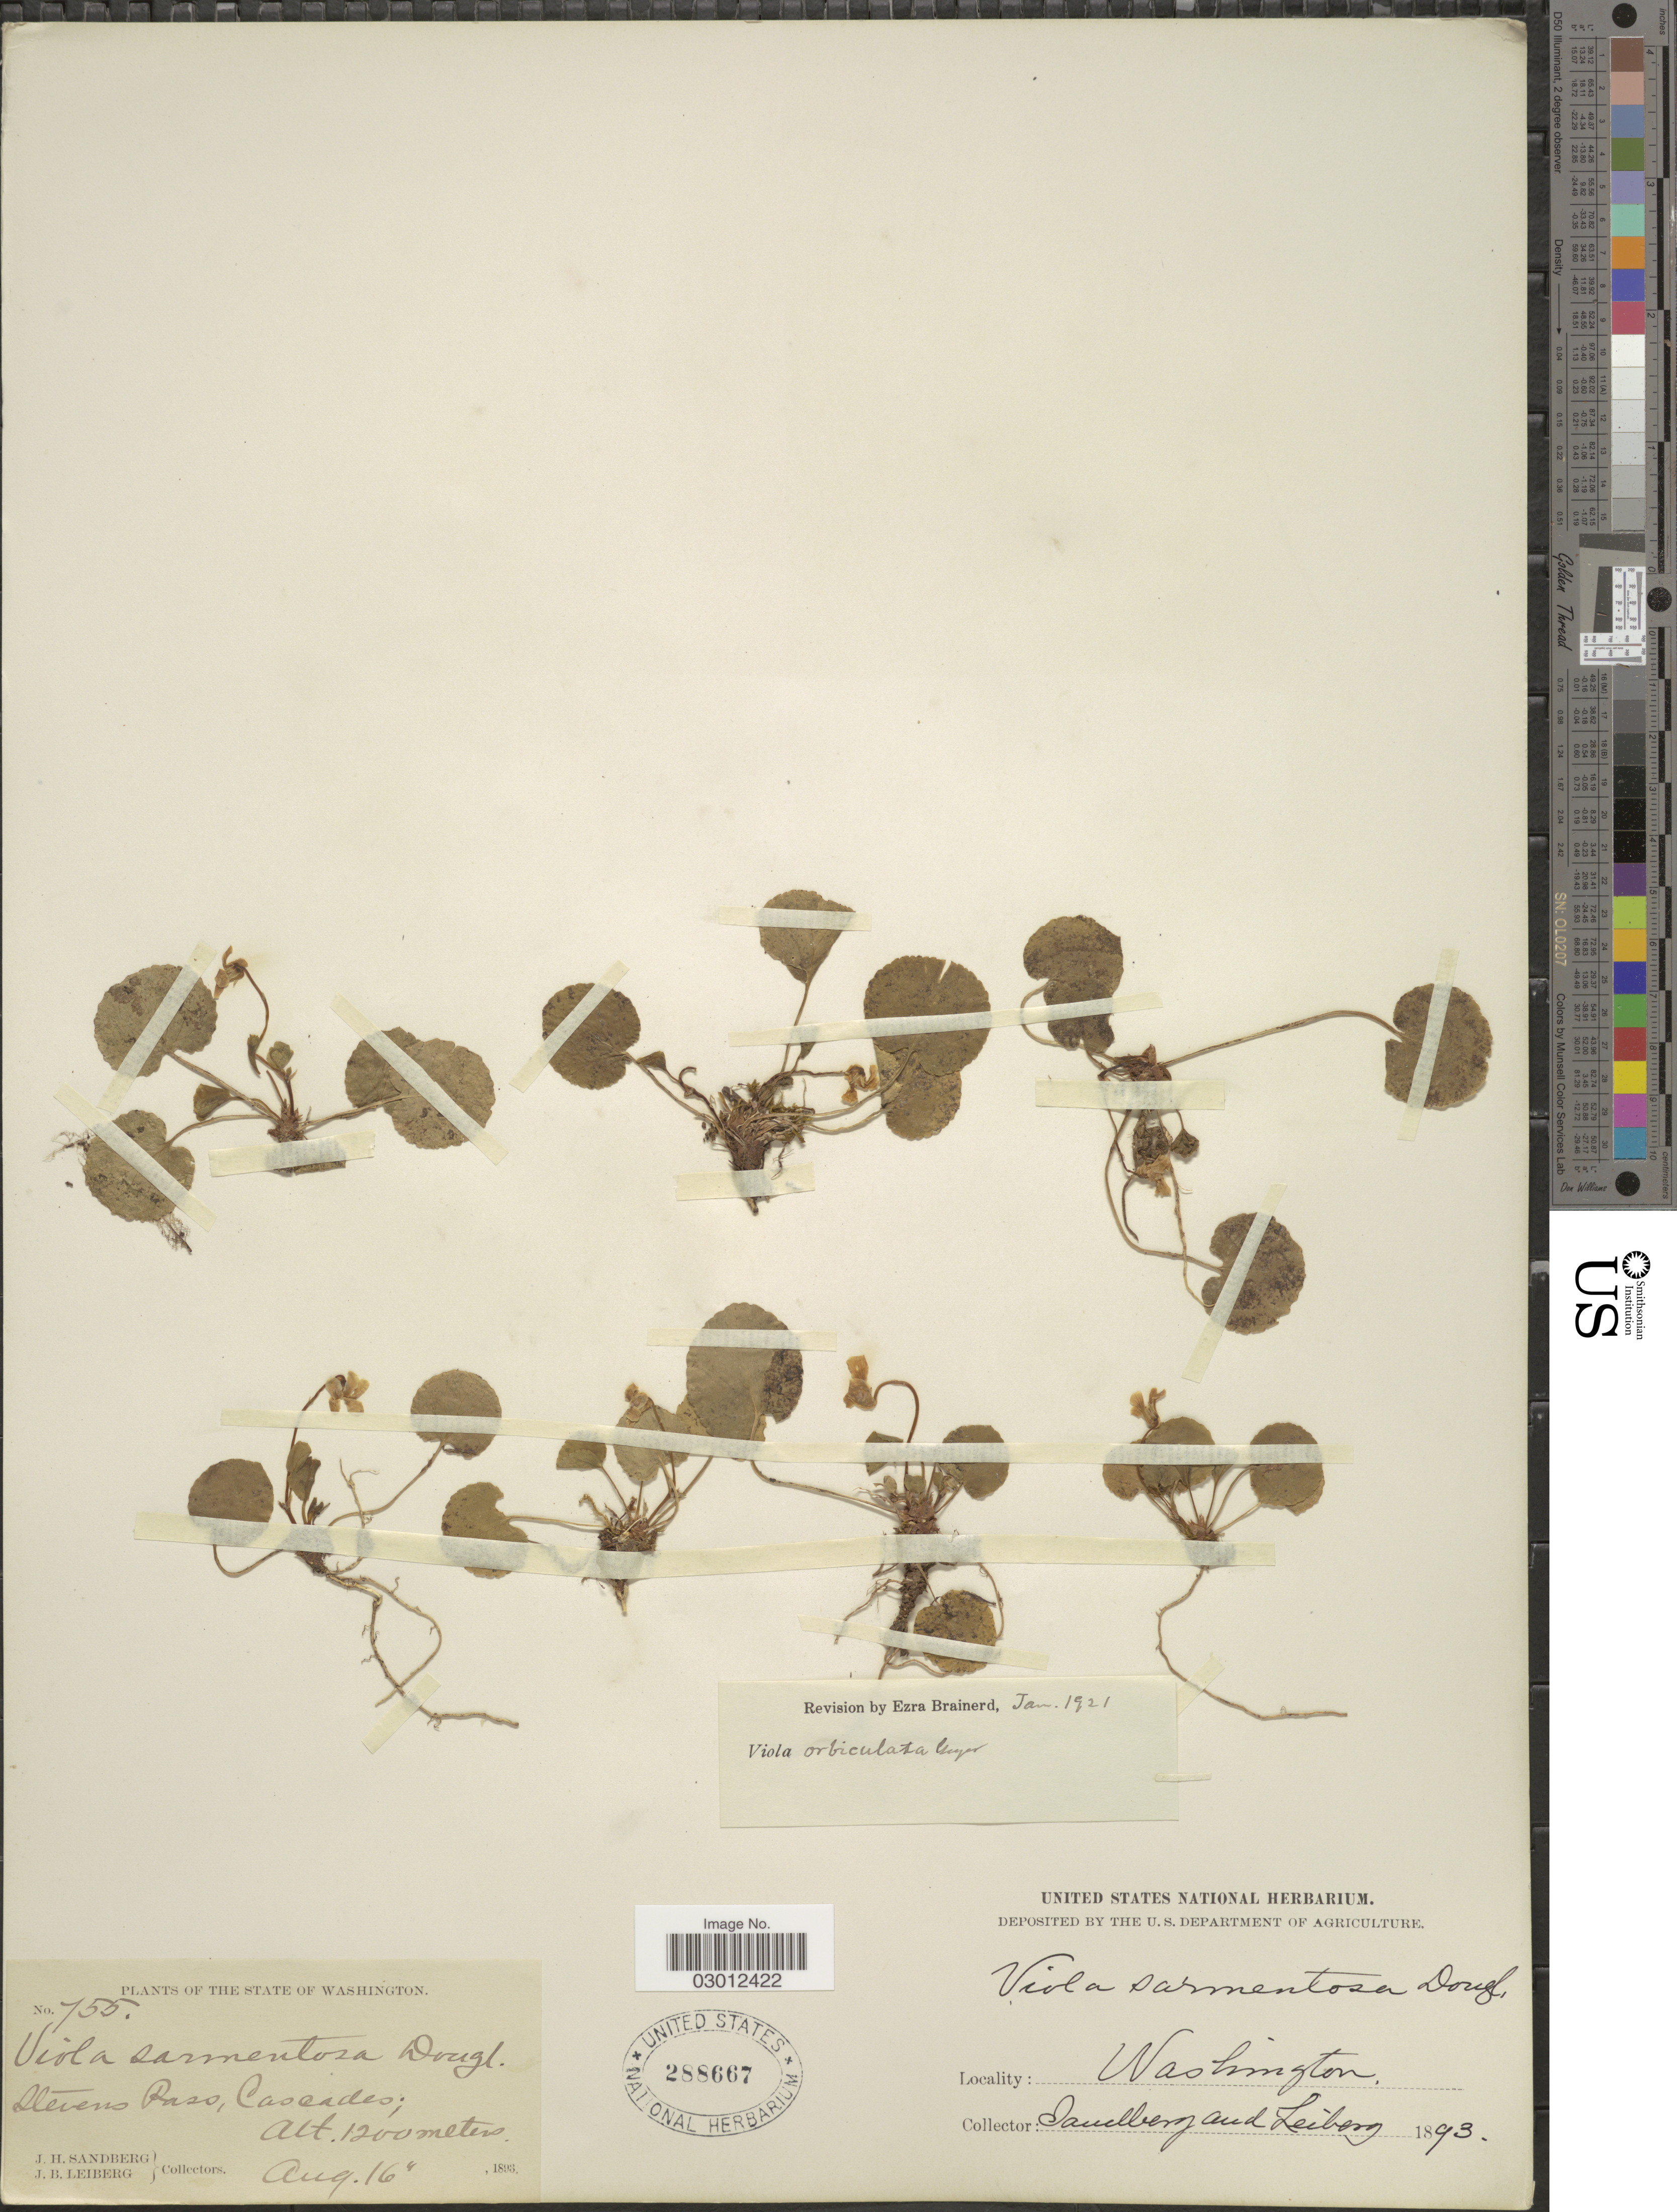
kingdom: Plantae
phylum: Tracheophyta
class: Magnoliopsida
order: Malpighiales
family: Violaceae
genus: Viola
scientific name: Viola orbiculata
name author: Geyer ex Hook.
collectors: J. H. Sandberg & J. B. Leiberg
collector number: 755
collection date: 1893-08-16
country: United States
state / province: Washington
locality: Stevens Pass, Cascades.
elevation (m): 1200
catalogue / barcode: US 288667